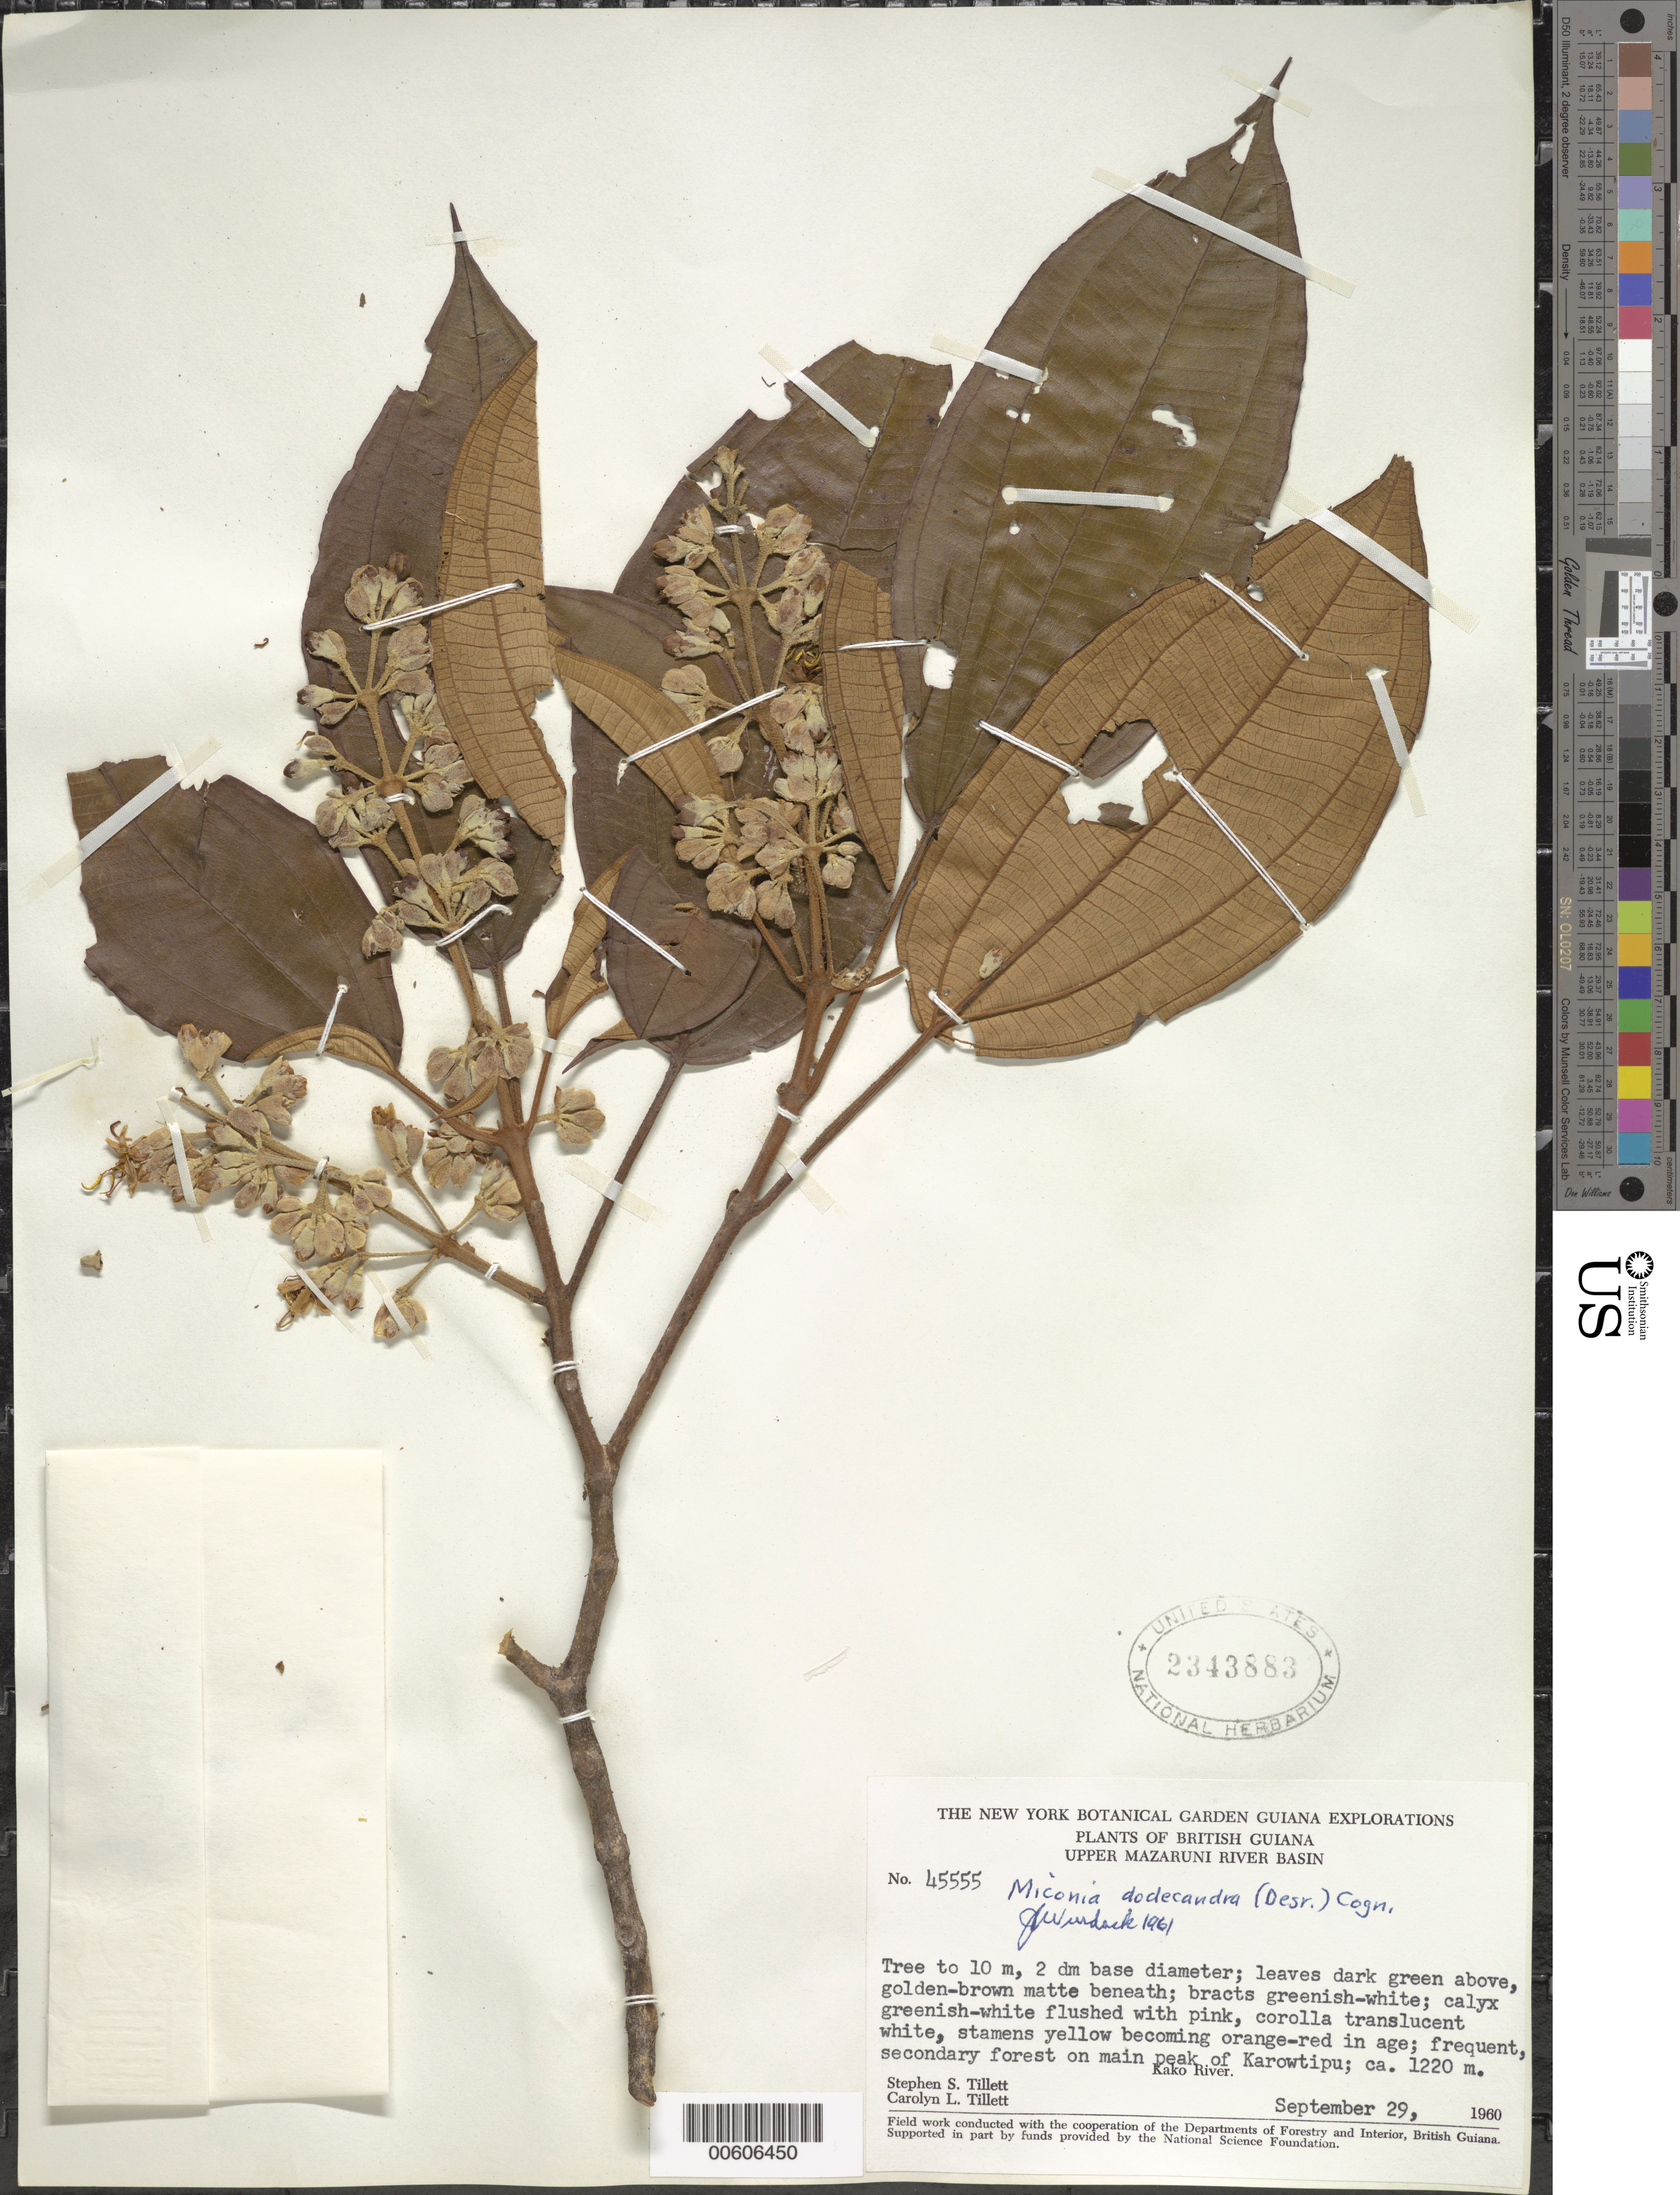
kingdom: Plantae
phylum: Tracheophyta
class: Magnoliopsida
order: Myrtales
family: Melastomataceae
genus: Miconia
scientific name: Miconia dodecandra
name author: Cogn.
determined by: Wurdack, John J., (US), US (UNITED STATES)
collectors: S. S. Tillett, C. L. Tillett & R. Boyan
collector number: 45555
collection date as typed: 29-Sep-60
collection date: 1960-09-29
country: Guyana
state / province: Cuyuni-Mazaruni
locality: Karowtipu Mt., upper Mazaruni R. region, main peak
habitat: Secondary forest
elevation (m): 1220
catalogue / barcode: US 2343883